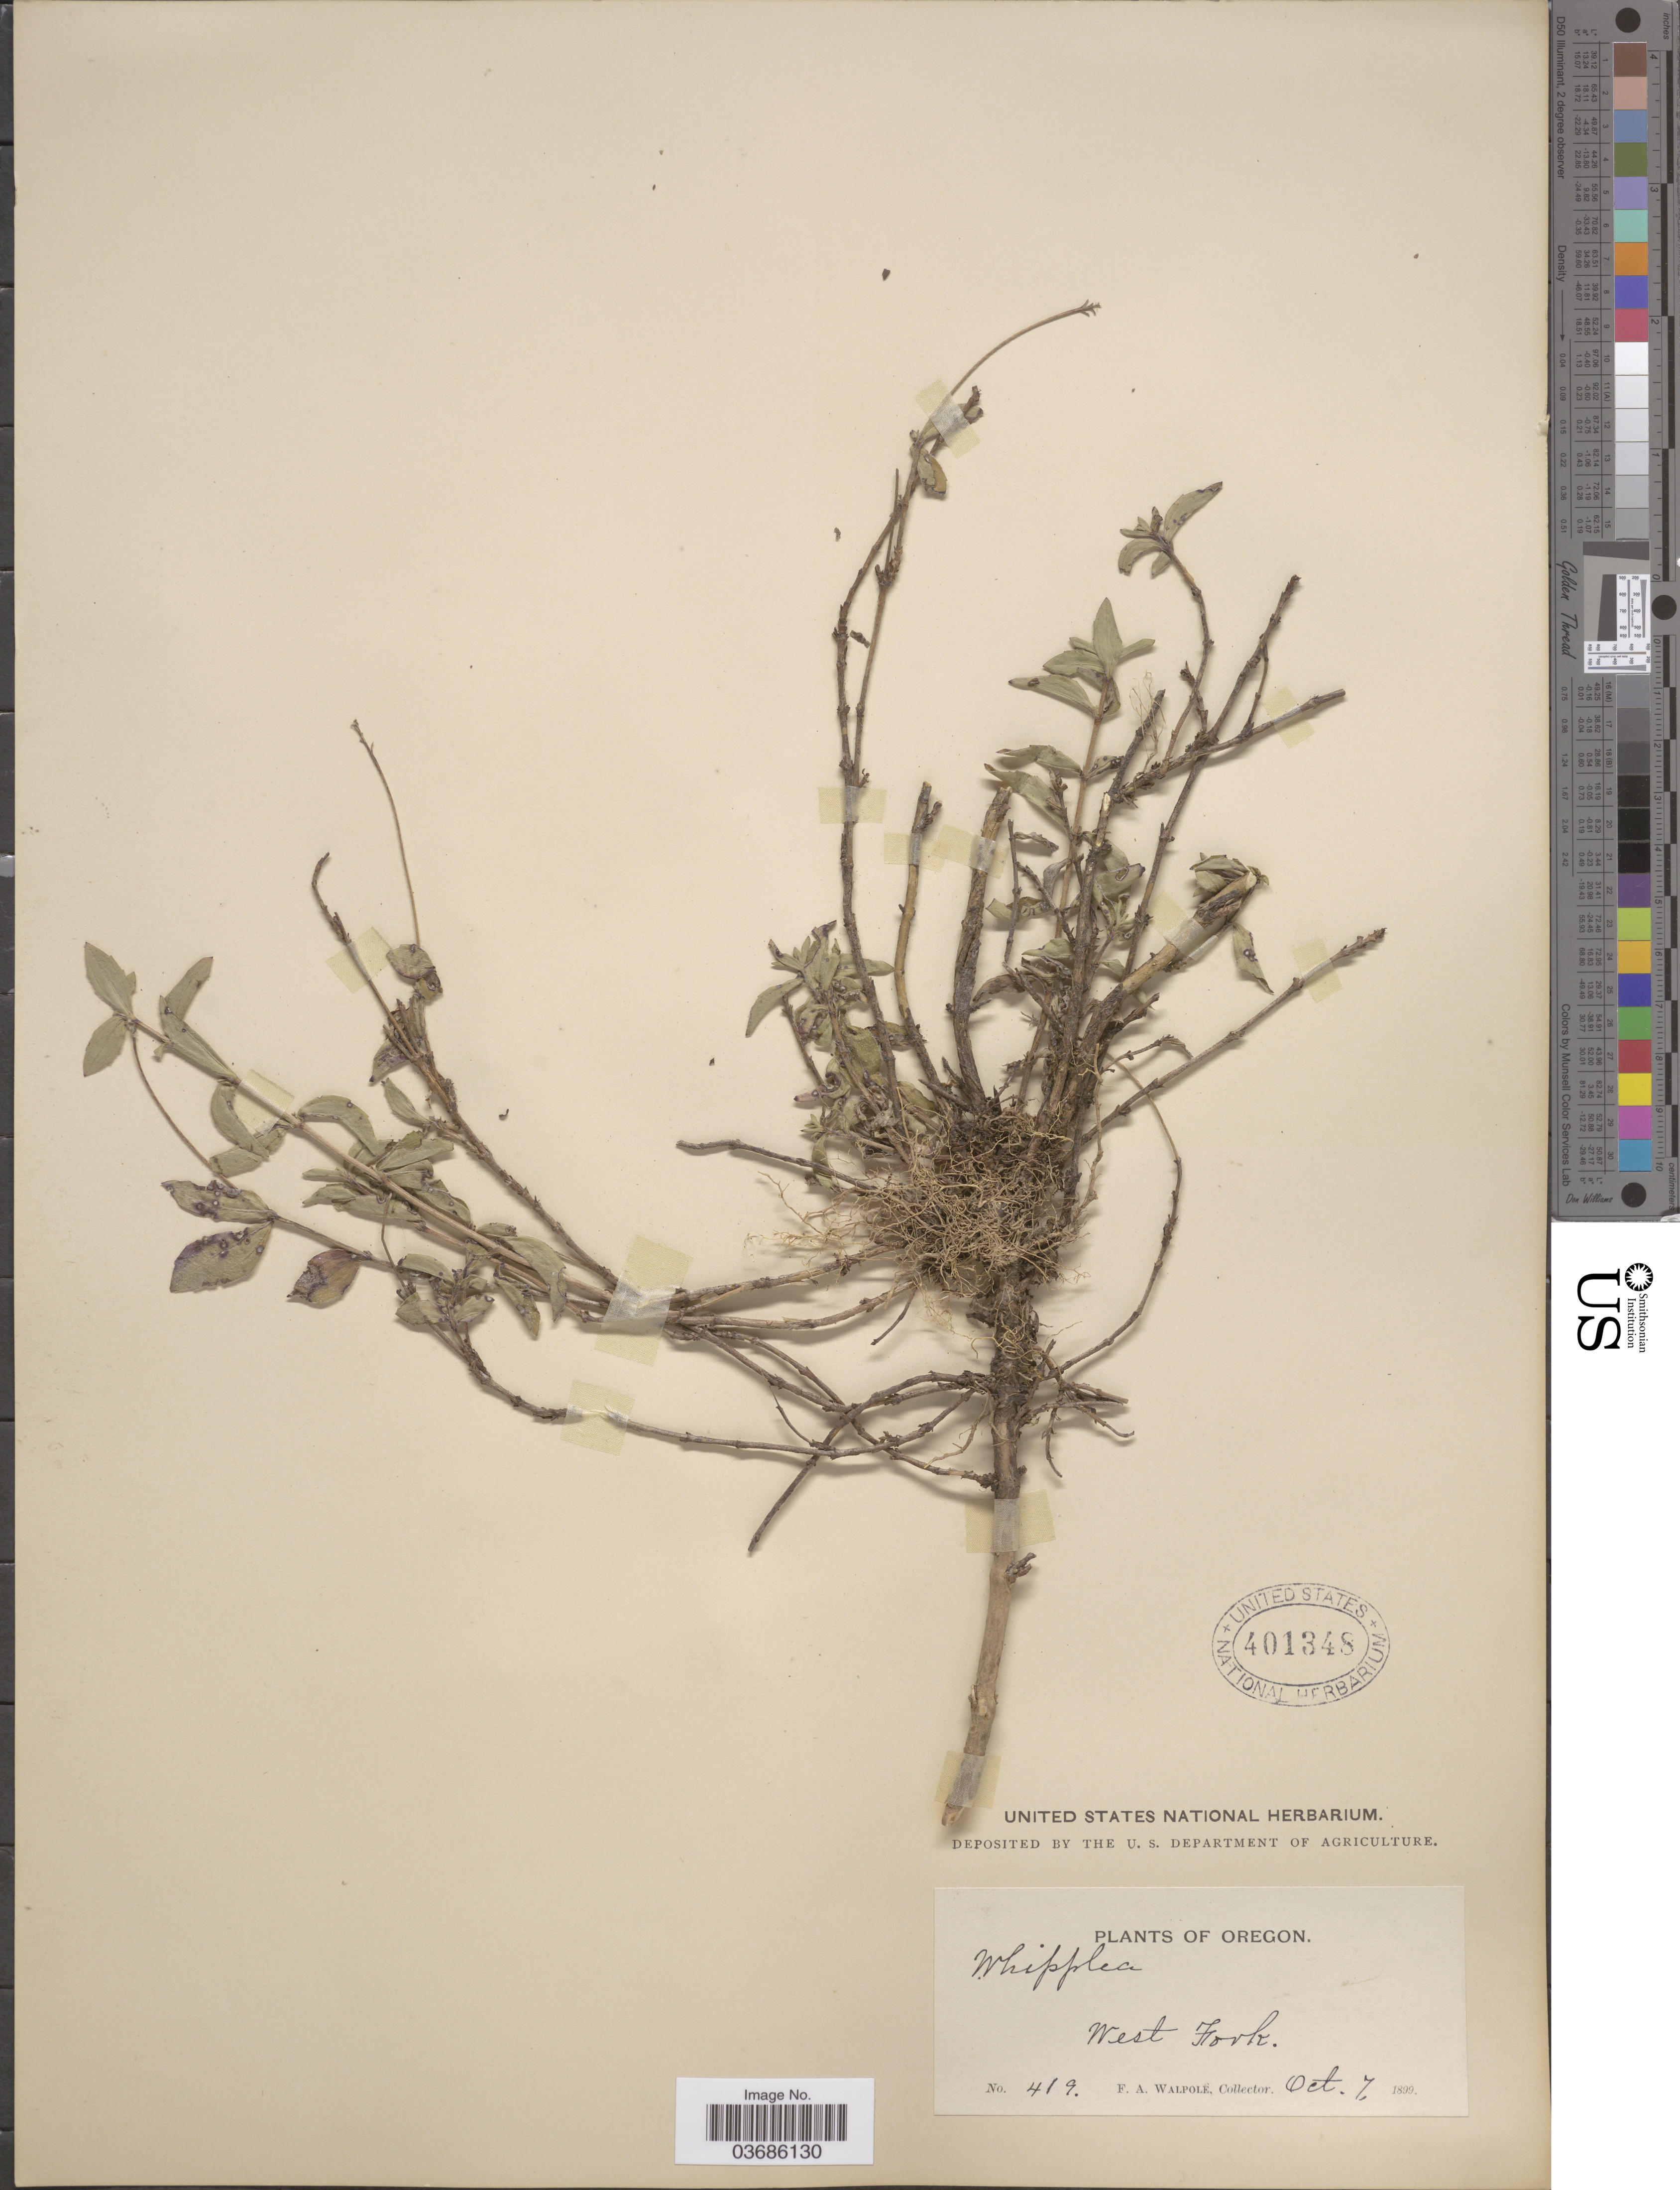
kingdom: Plantae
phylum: Tracheophyta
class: Magnoliopsida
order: Cornales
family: Hydrangeaceae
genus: Whipplea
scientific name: Whipplea modesta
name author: Torr.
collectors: F. Walpole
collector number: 419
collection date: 1899-10-07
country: United States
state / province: Oregon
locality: West Fork.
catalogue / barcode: US 401348